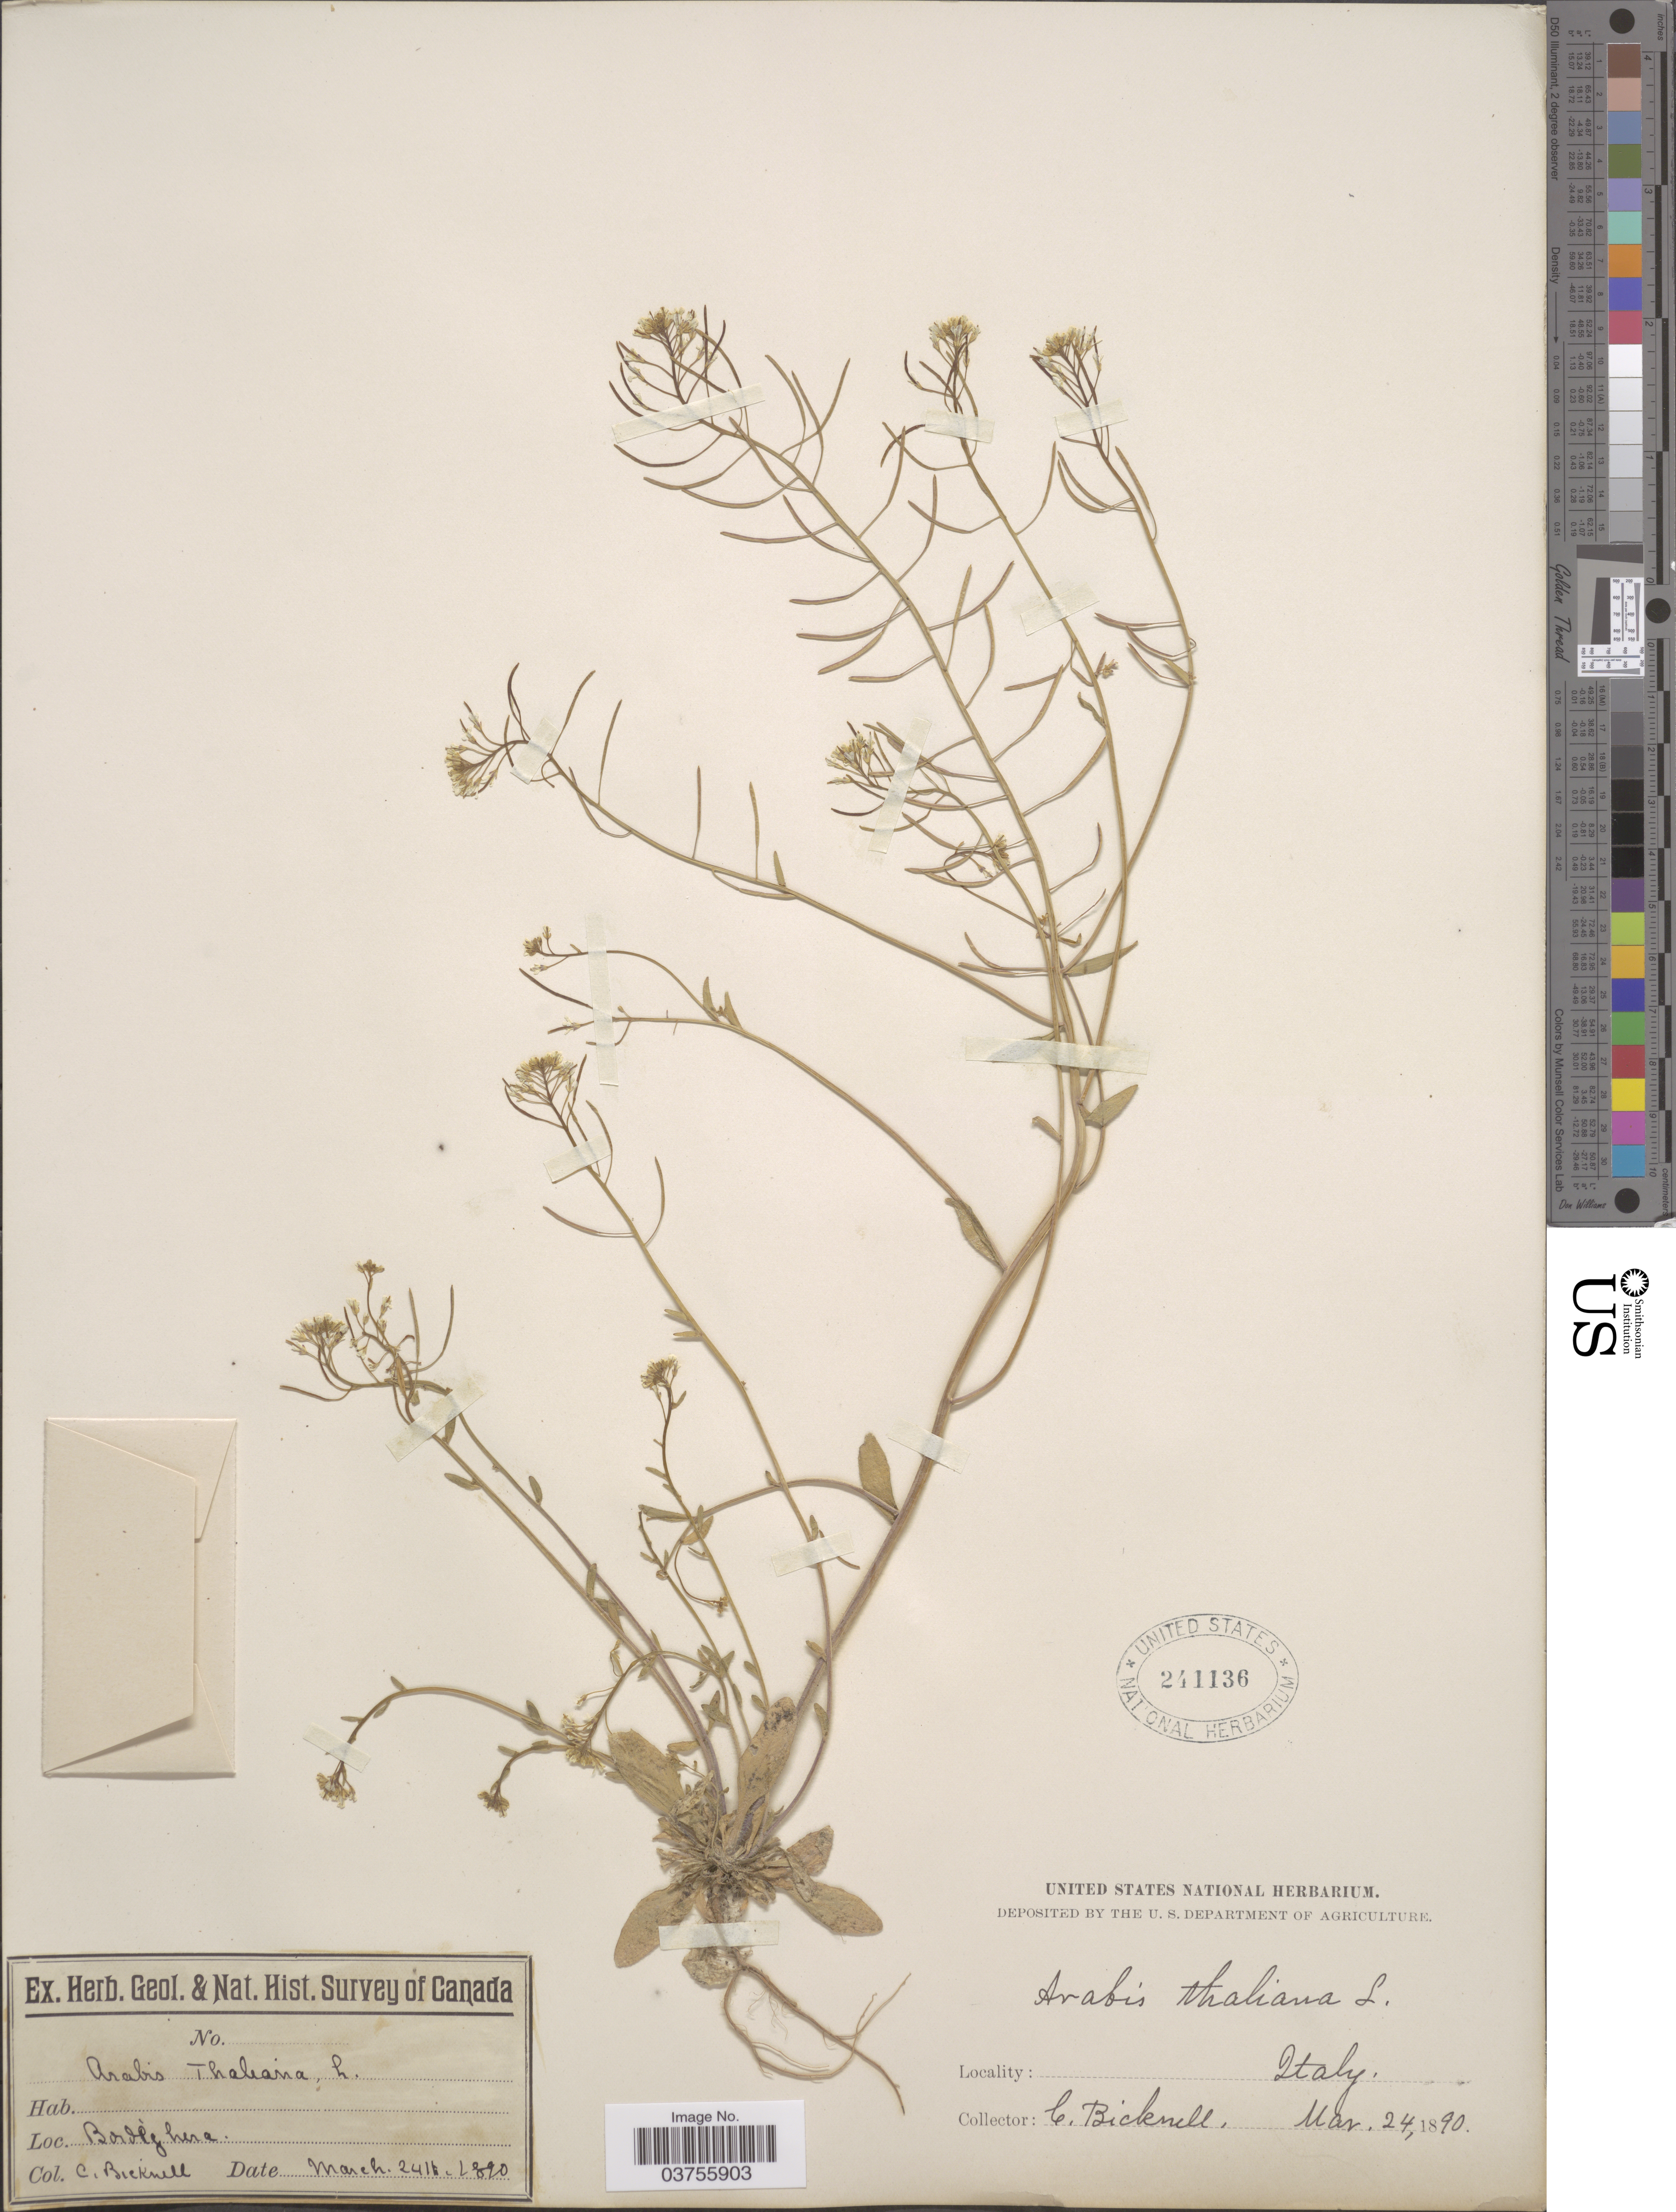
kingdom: Plantae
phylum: Tracheophyta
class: Magnoliopsida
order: Brassicales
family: Brassicaceae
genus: Arabidopsis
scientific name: Arabidopsis thaliana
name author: (L.) Heynh.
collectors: C. Bicknell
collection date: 1890-03-24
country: Italy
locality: Bordighera.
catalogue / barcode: US 241136